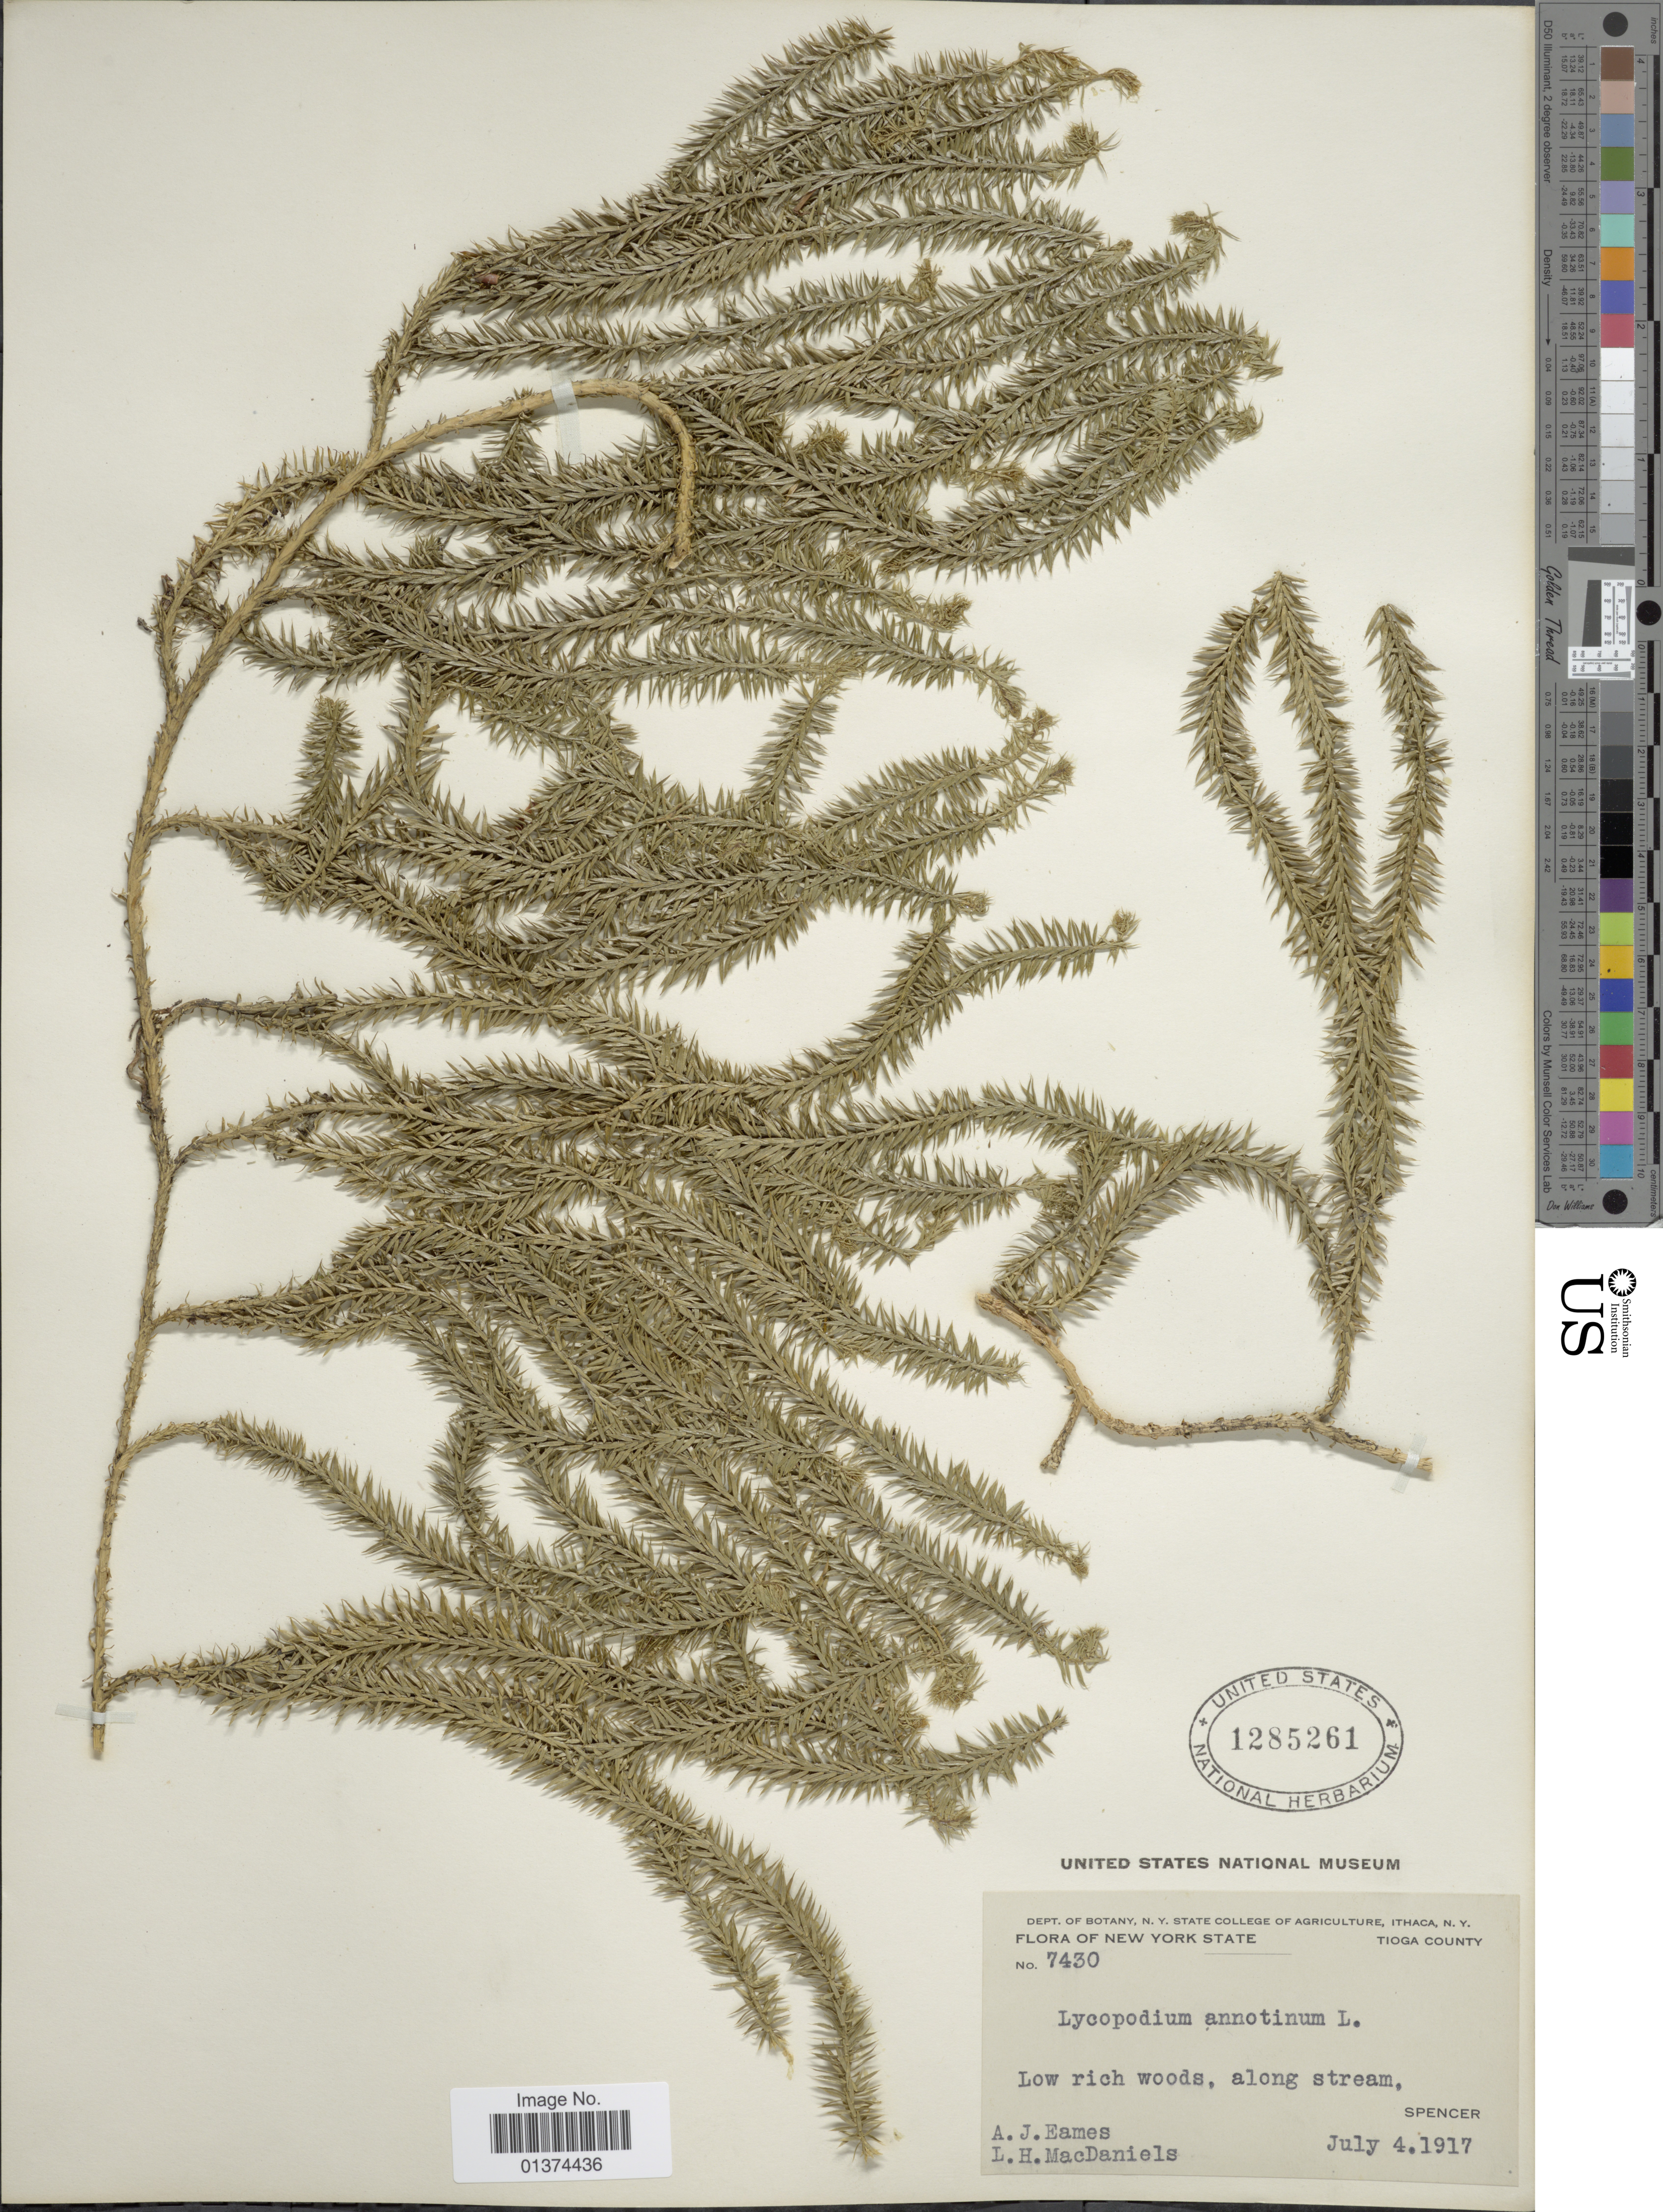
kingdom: Plantae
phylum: Tracheophyta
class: Lycopodiopsida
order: Lycopodiales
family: Lycopodiaceae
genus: Spinulum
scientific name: Spinulum annotinum subsp. annotinum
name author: (L.) A. Haines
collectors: A. J. Eames & L. H. MacDaniels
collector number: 7430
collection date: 1917-07-04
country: United States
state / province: New York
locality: Tioga County, Spencer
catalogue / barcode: US 1285261